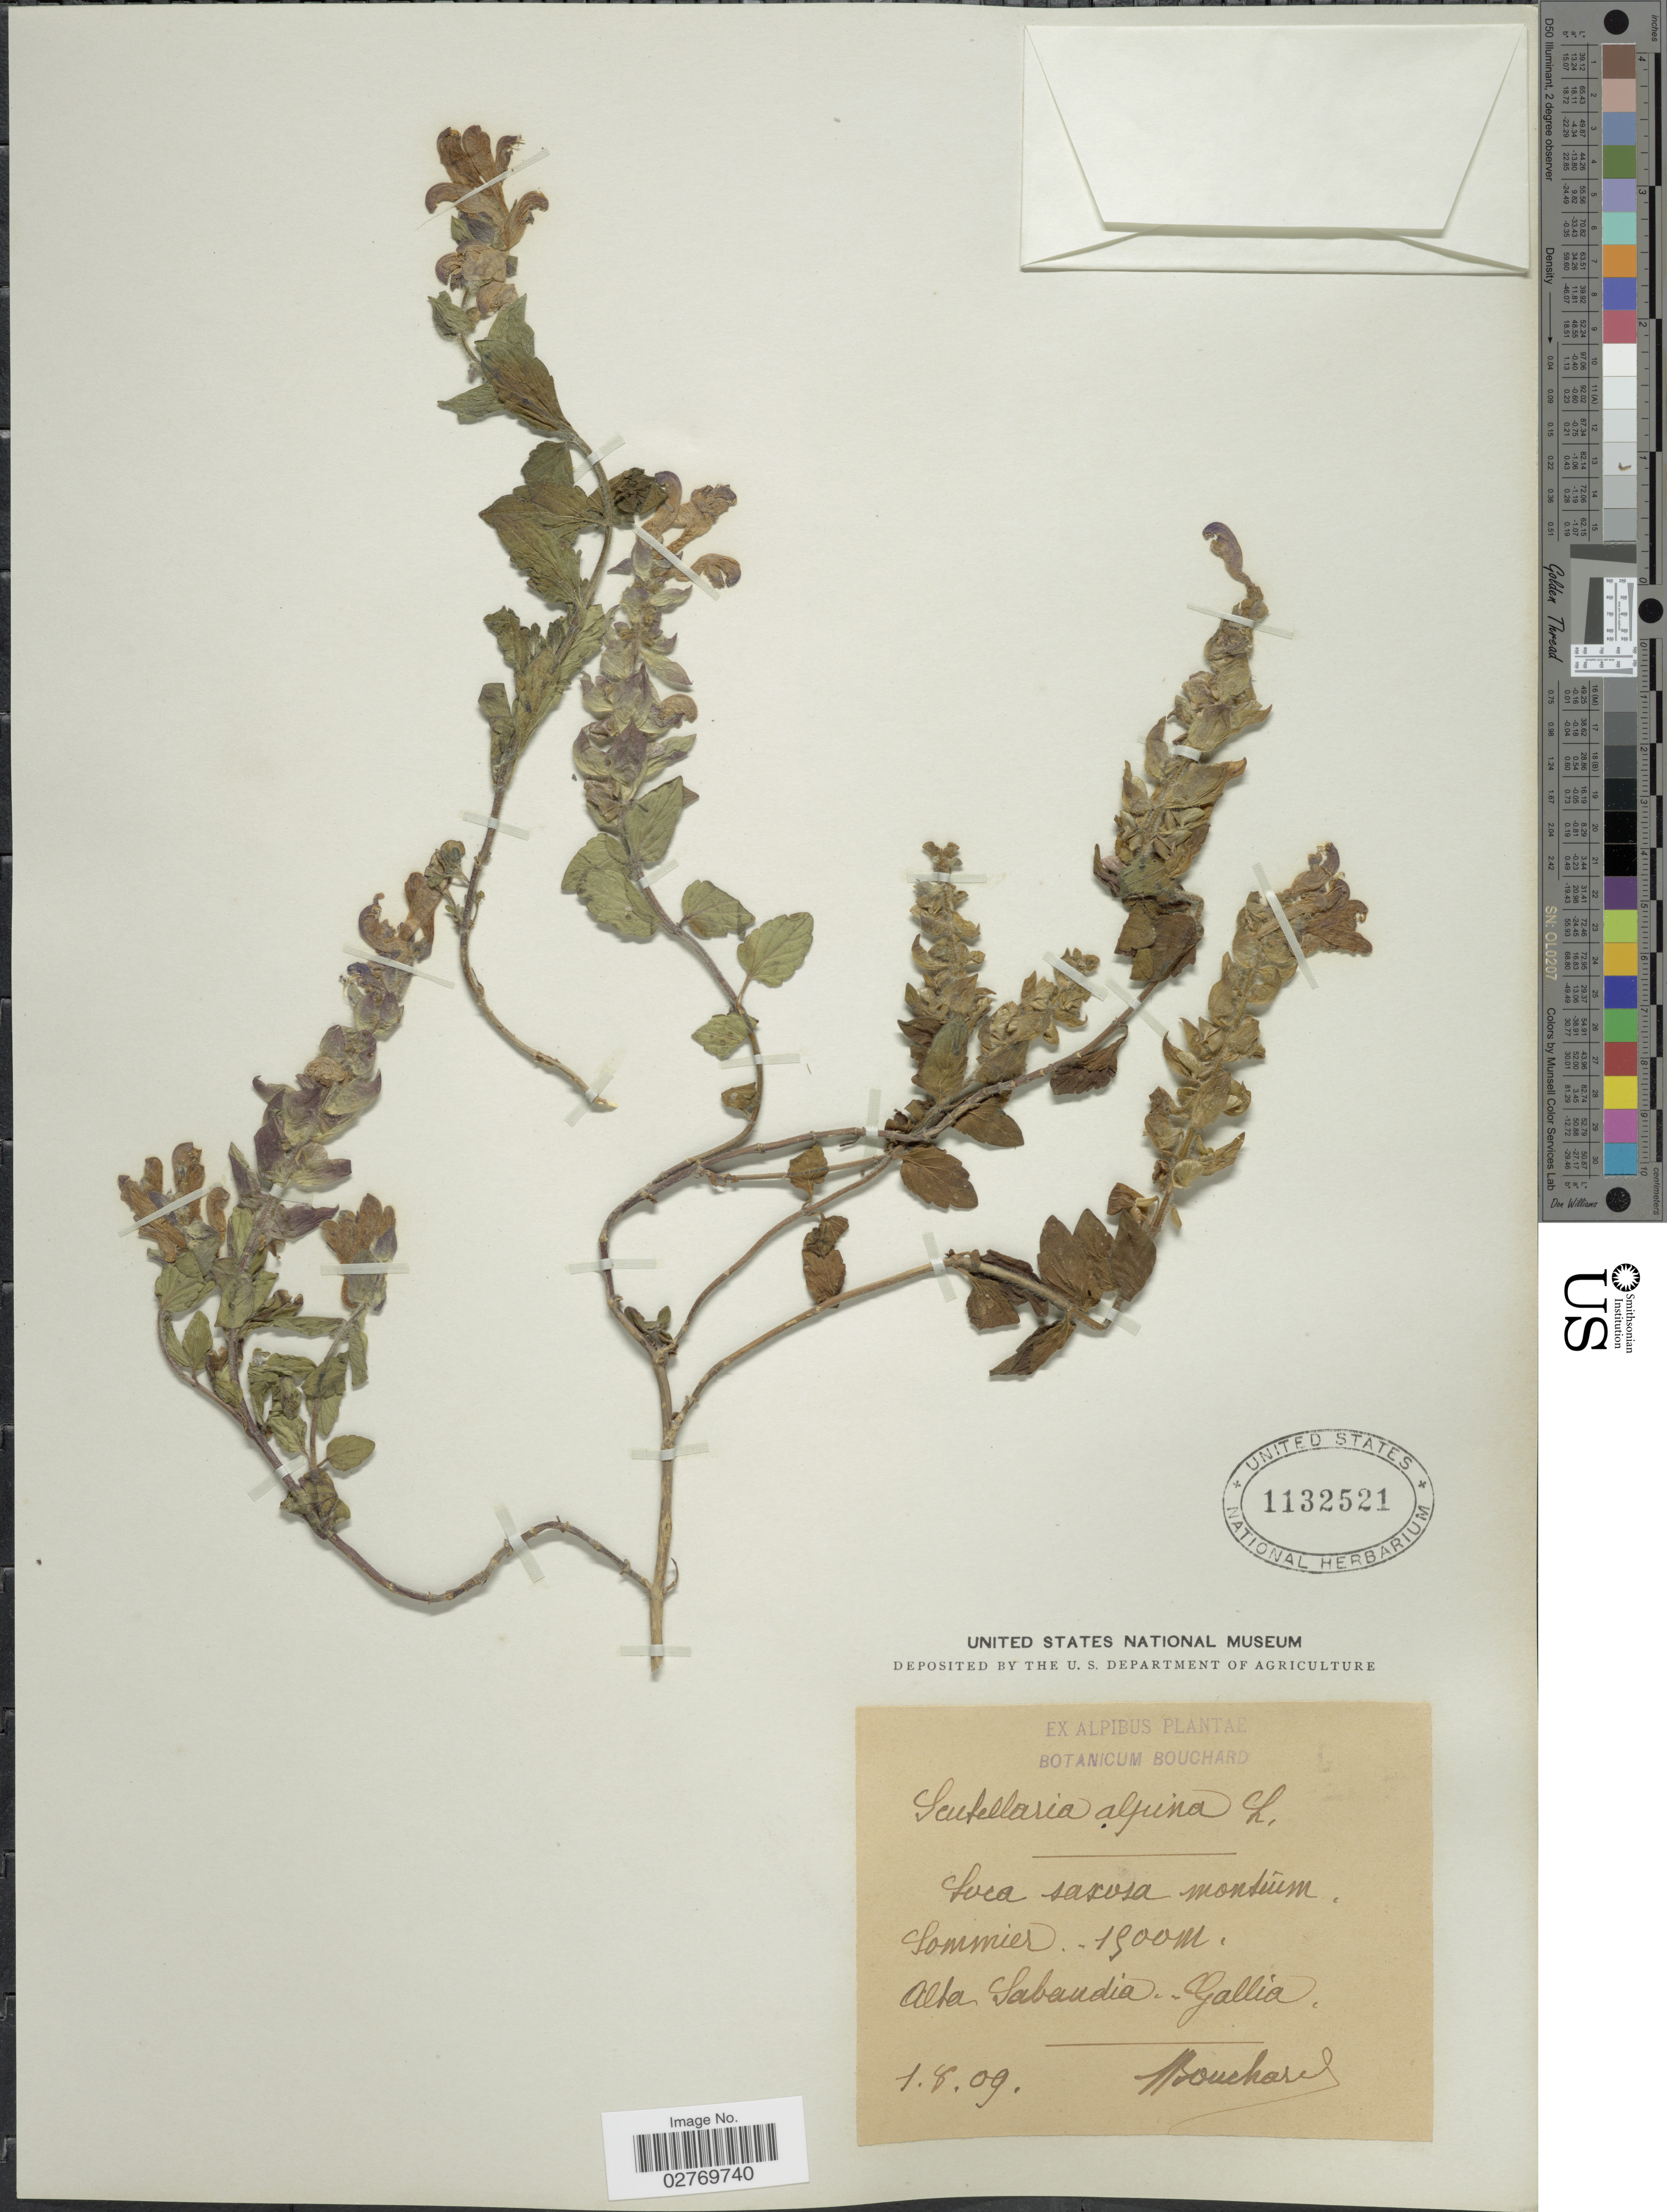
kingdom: Plantae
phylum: Tracheophyta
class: Magnoliopsida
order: Lamiales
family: Lamiaceae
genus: Scutellaria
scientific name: Scutellaria alpina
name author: L.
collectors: J. Bouchard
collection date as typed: Transcribed d/m/y: 1/8/9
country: France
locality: Soca saxosa montium. Sommier. Alta Sabandia - Gallia.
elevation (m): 1500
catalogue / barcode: US 1132521